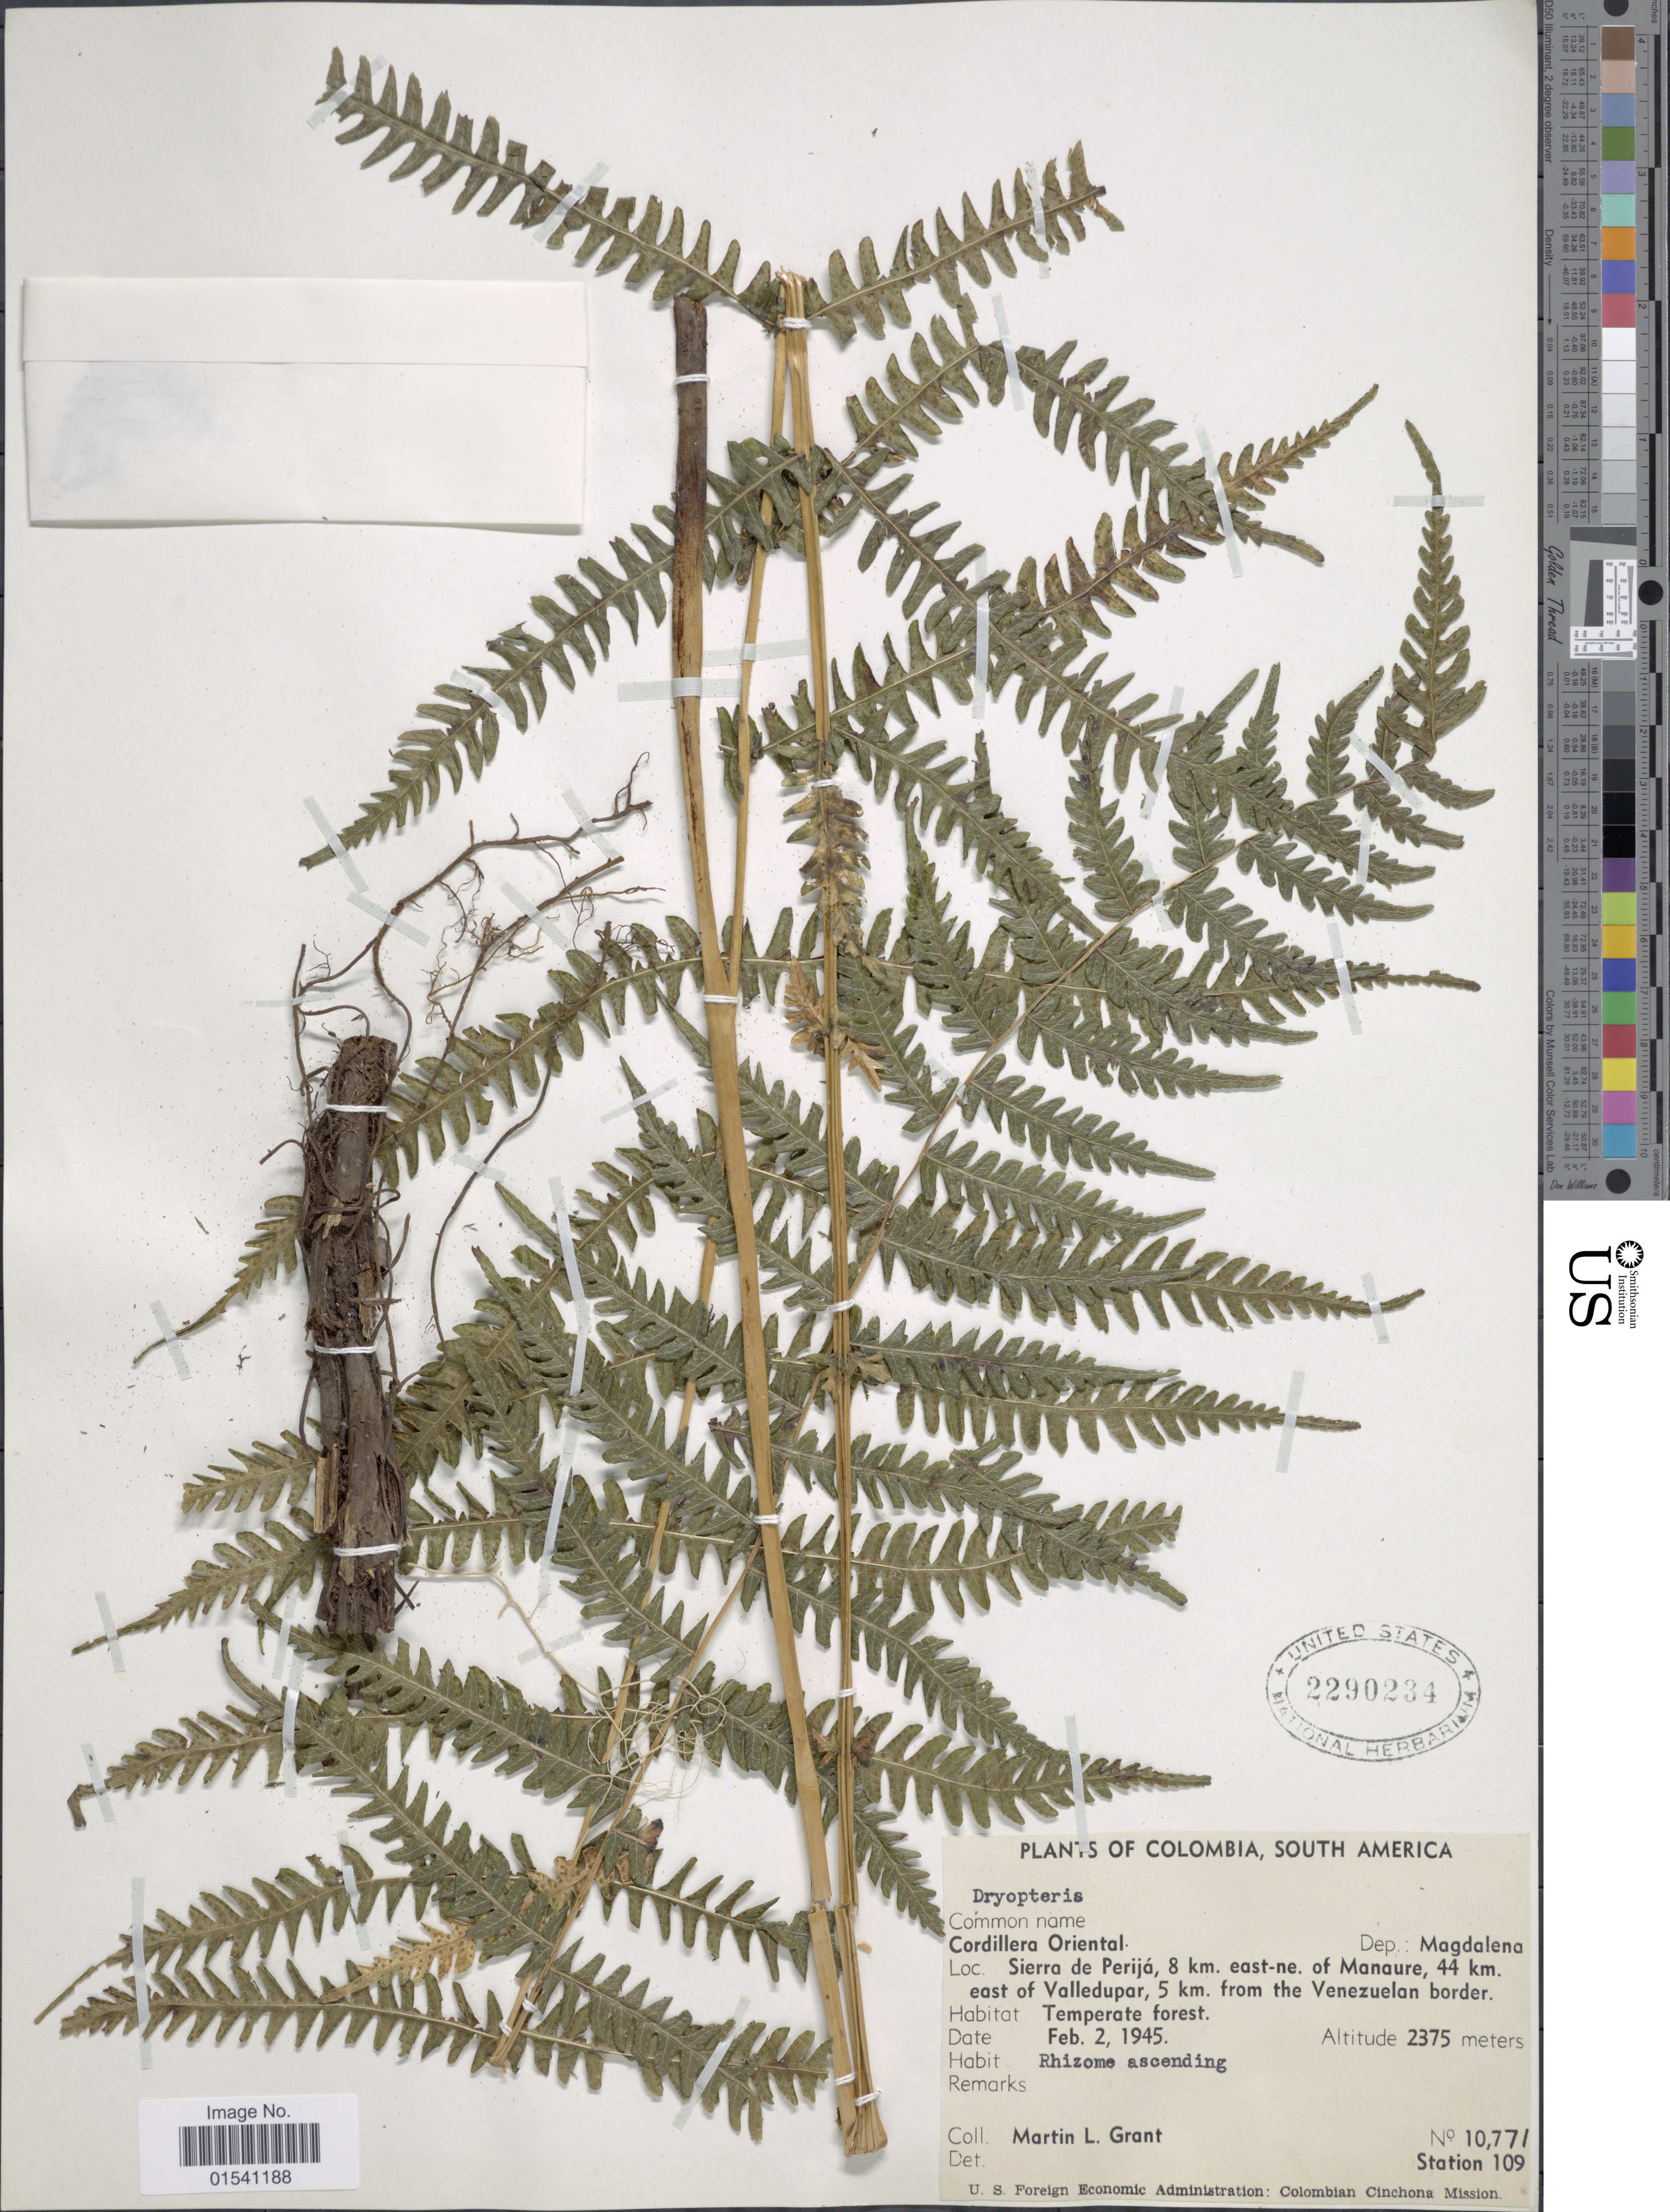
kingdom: Plantae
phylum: Tracheophyta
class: Polypodiopsida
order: Polypodiales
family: Thelypteridaceae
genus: Amauropelta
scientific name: Amauropelta sp.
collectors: M. L. Grant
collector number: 10771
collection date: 1945-02-02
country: Colombia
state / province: Magdalena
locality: Cordillera Oriental, Dep: Magdalena, Sierra de Perijá, 8 km. east-ne of Manaure, 44 km. east of Valledupar, 5 km. from the Venezuelan border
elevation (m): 2375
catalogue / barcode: US 2290234